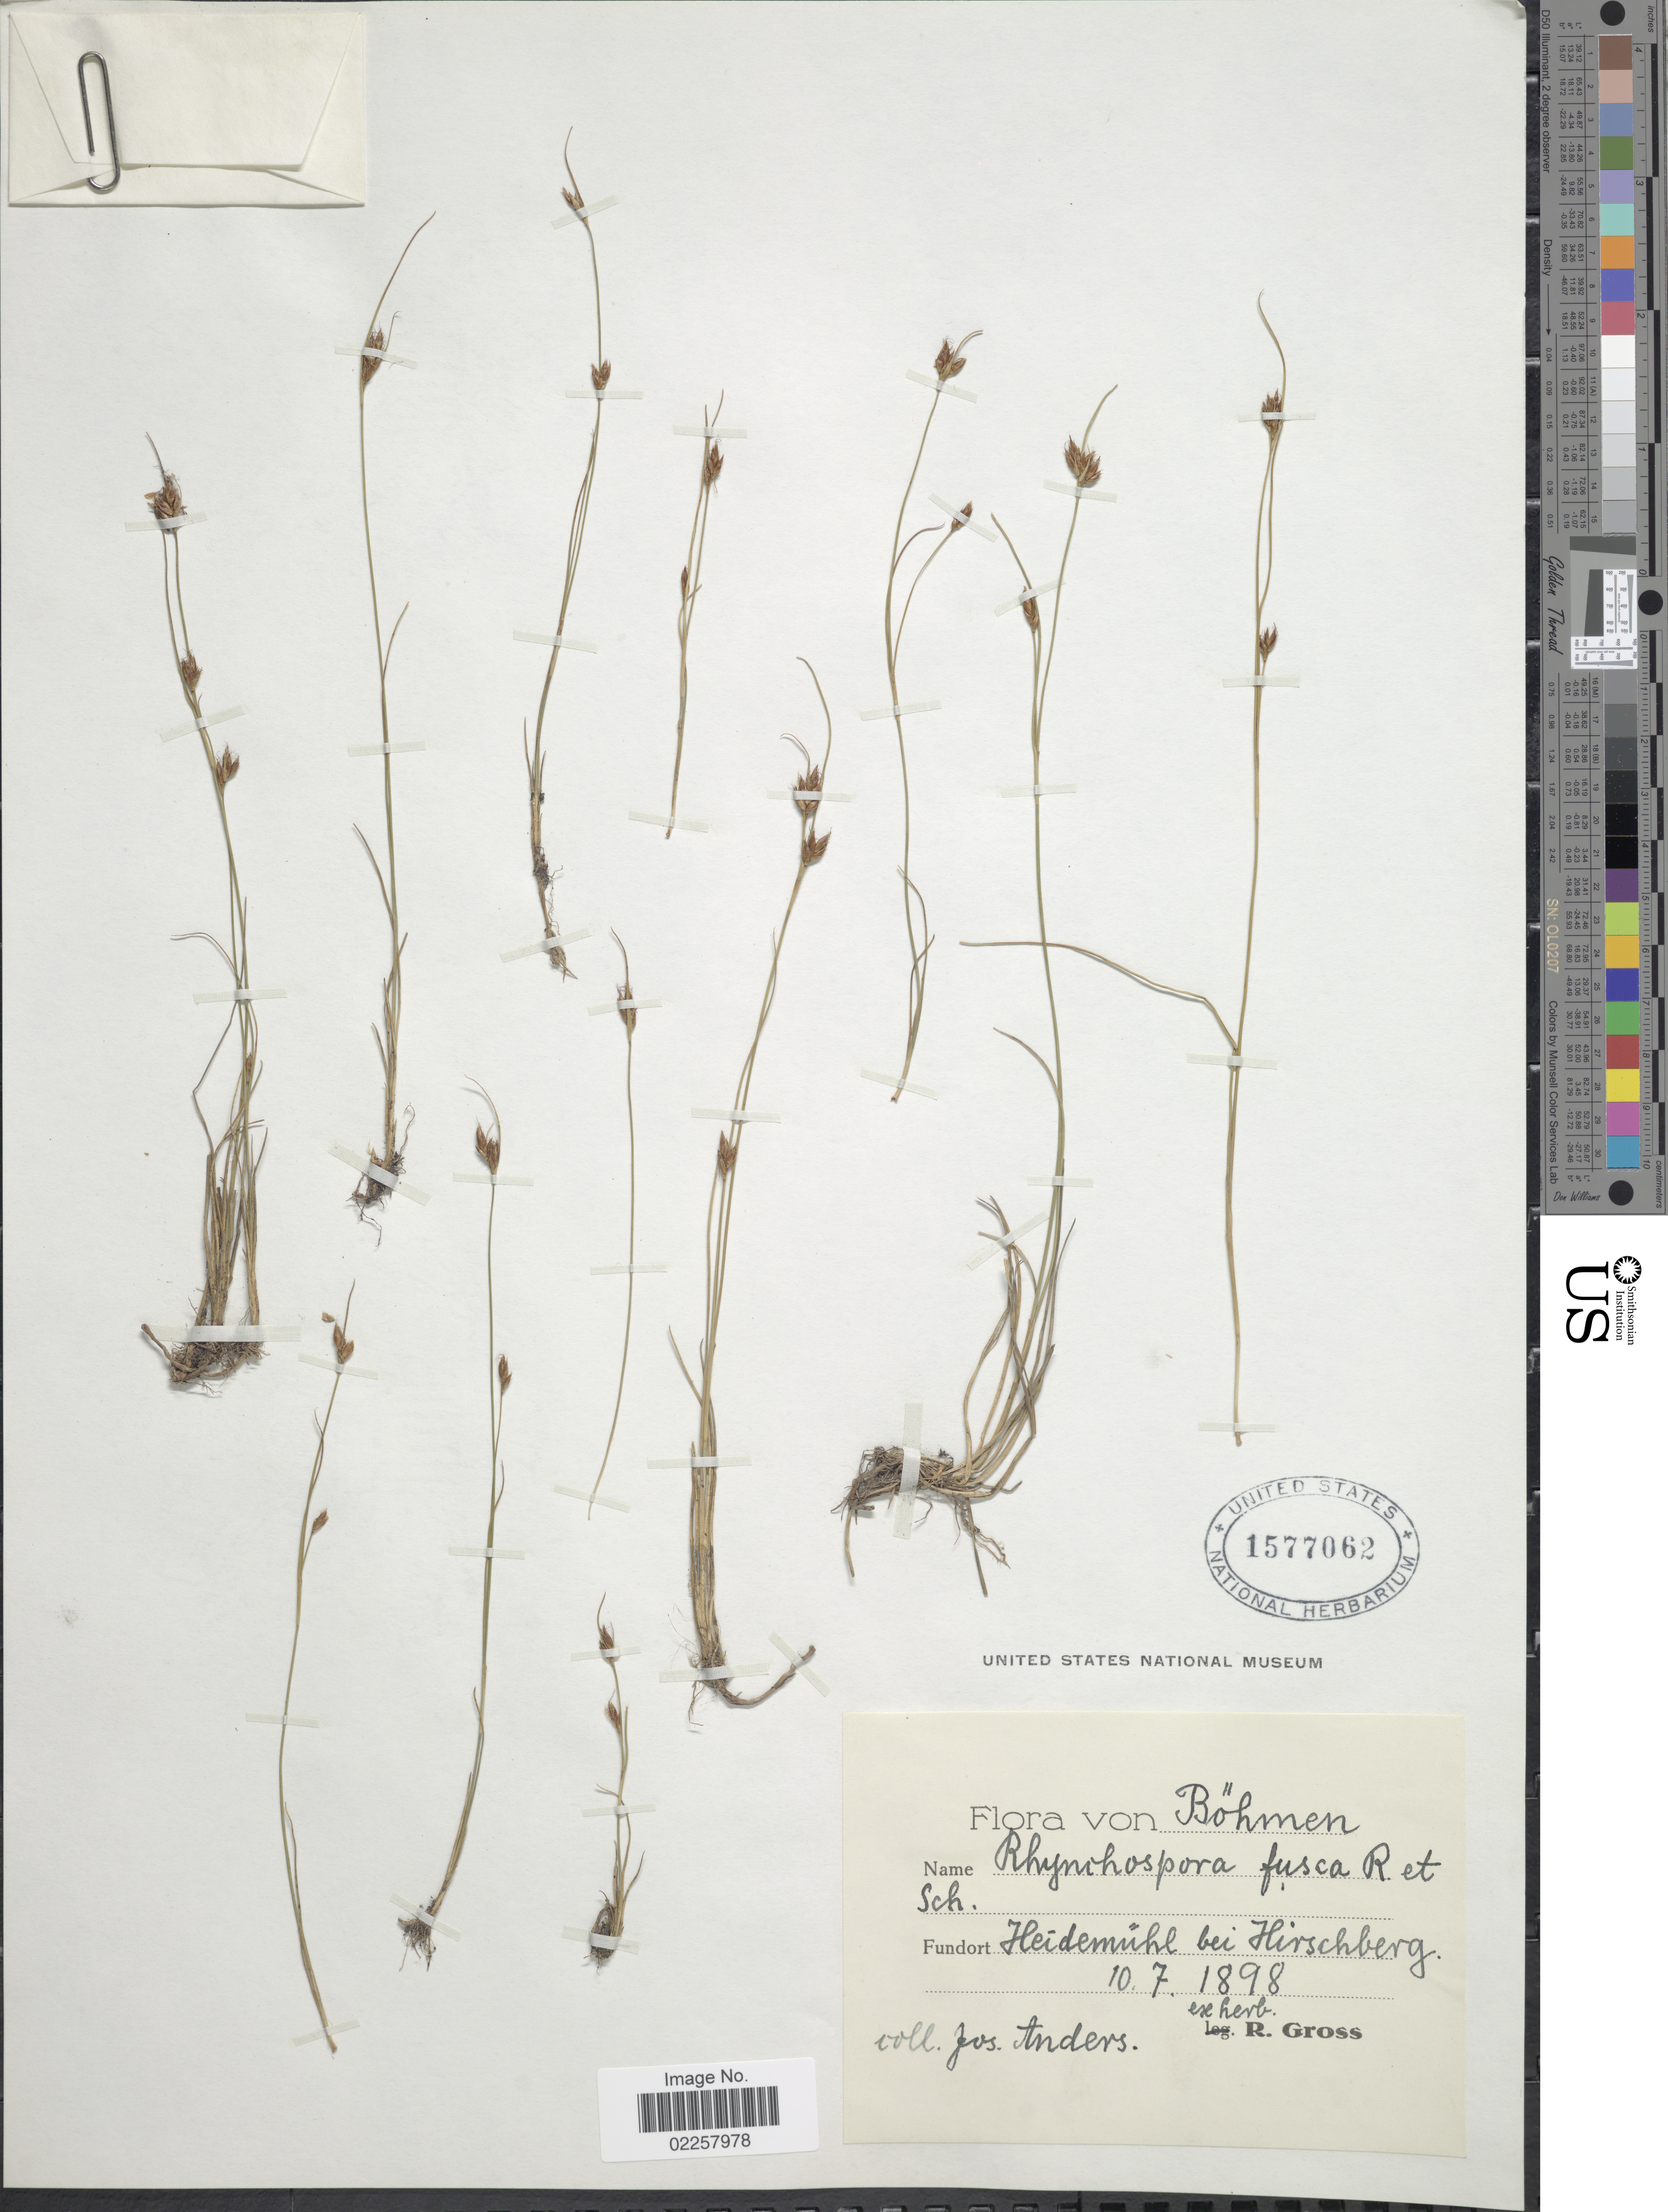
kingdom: Plantae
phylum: Tracheophyta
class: Liliopsida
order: Poales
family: Cyperaceae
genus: Rhynchospora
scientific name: Rhynchospora fusca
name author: (L.) W.T. Aiton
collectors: J. Anders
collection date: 1898-07-10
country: Czechia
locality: Bohmen, Heidemuhl bei Hirschberg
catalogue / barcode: US 1577062